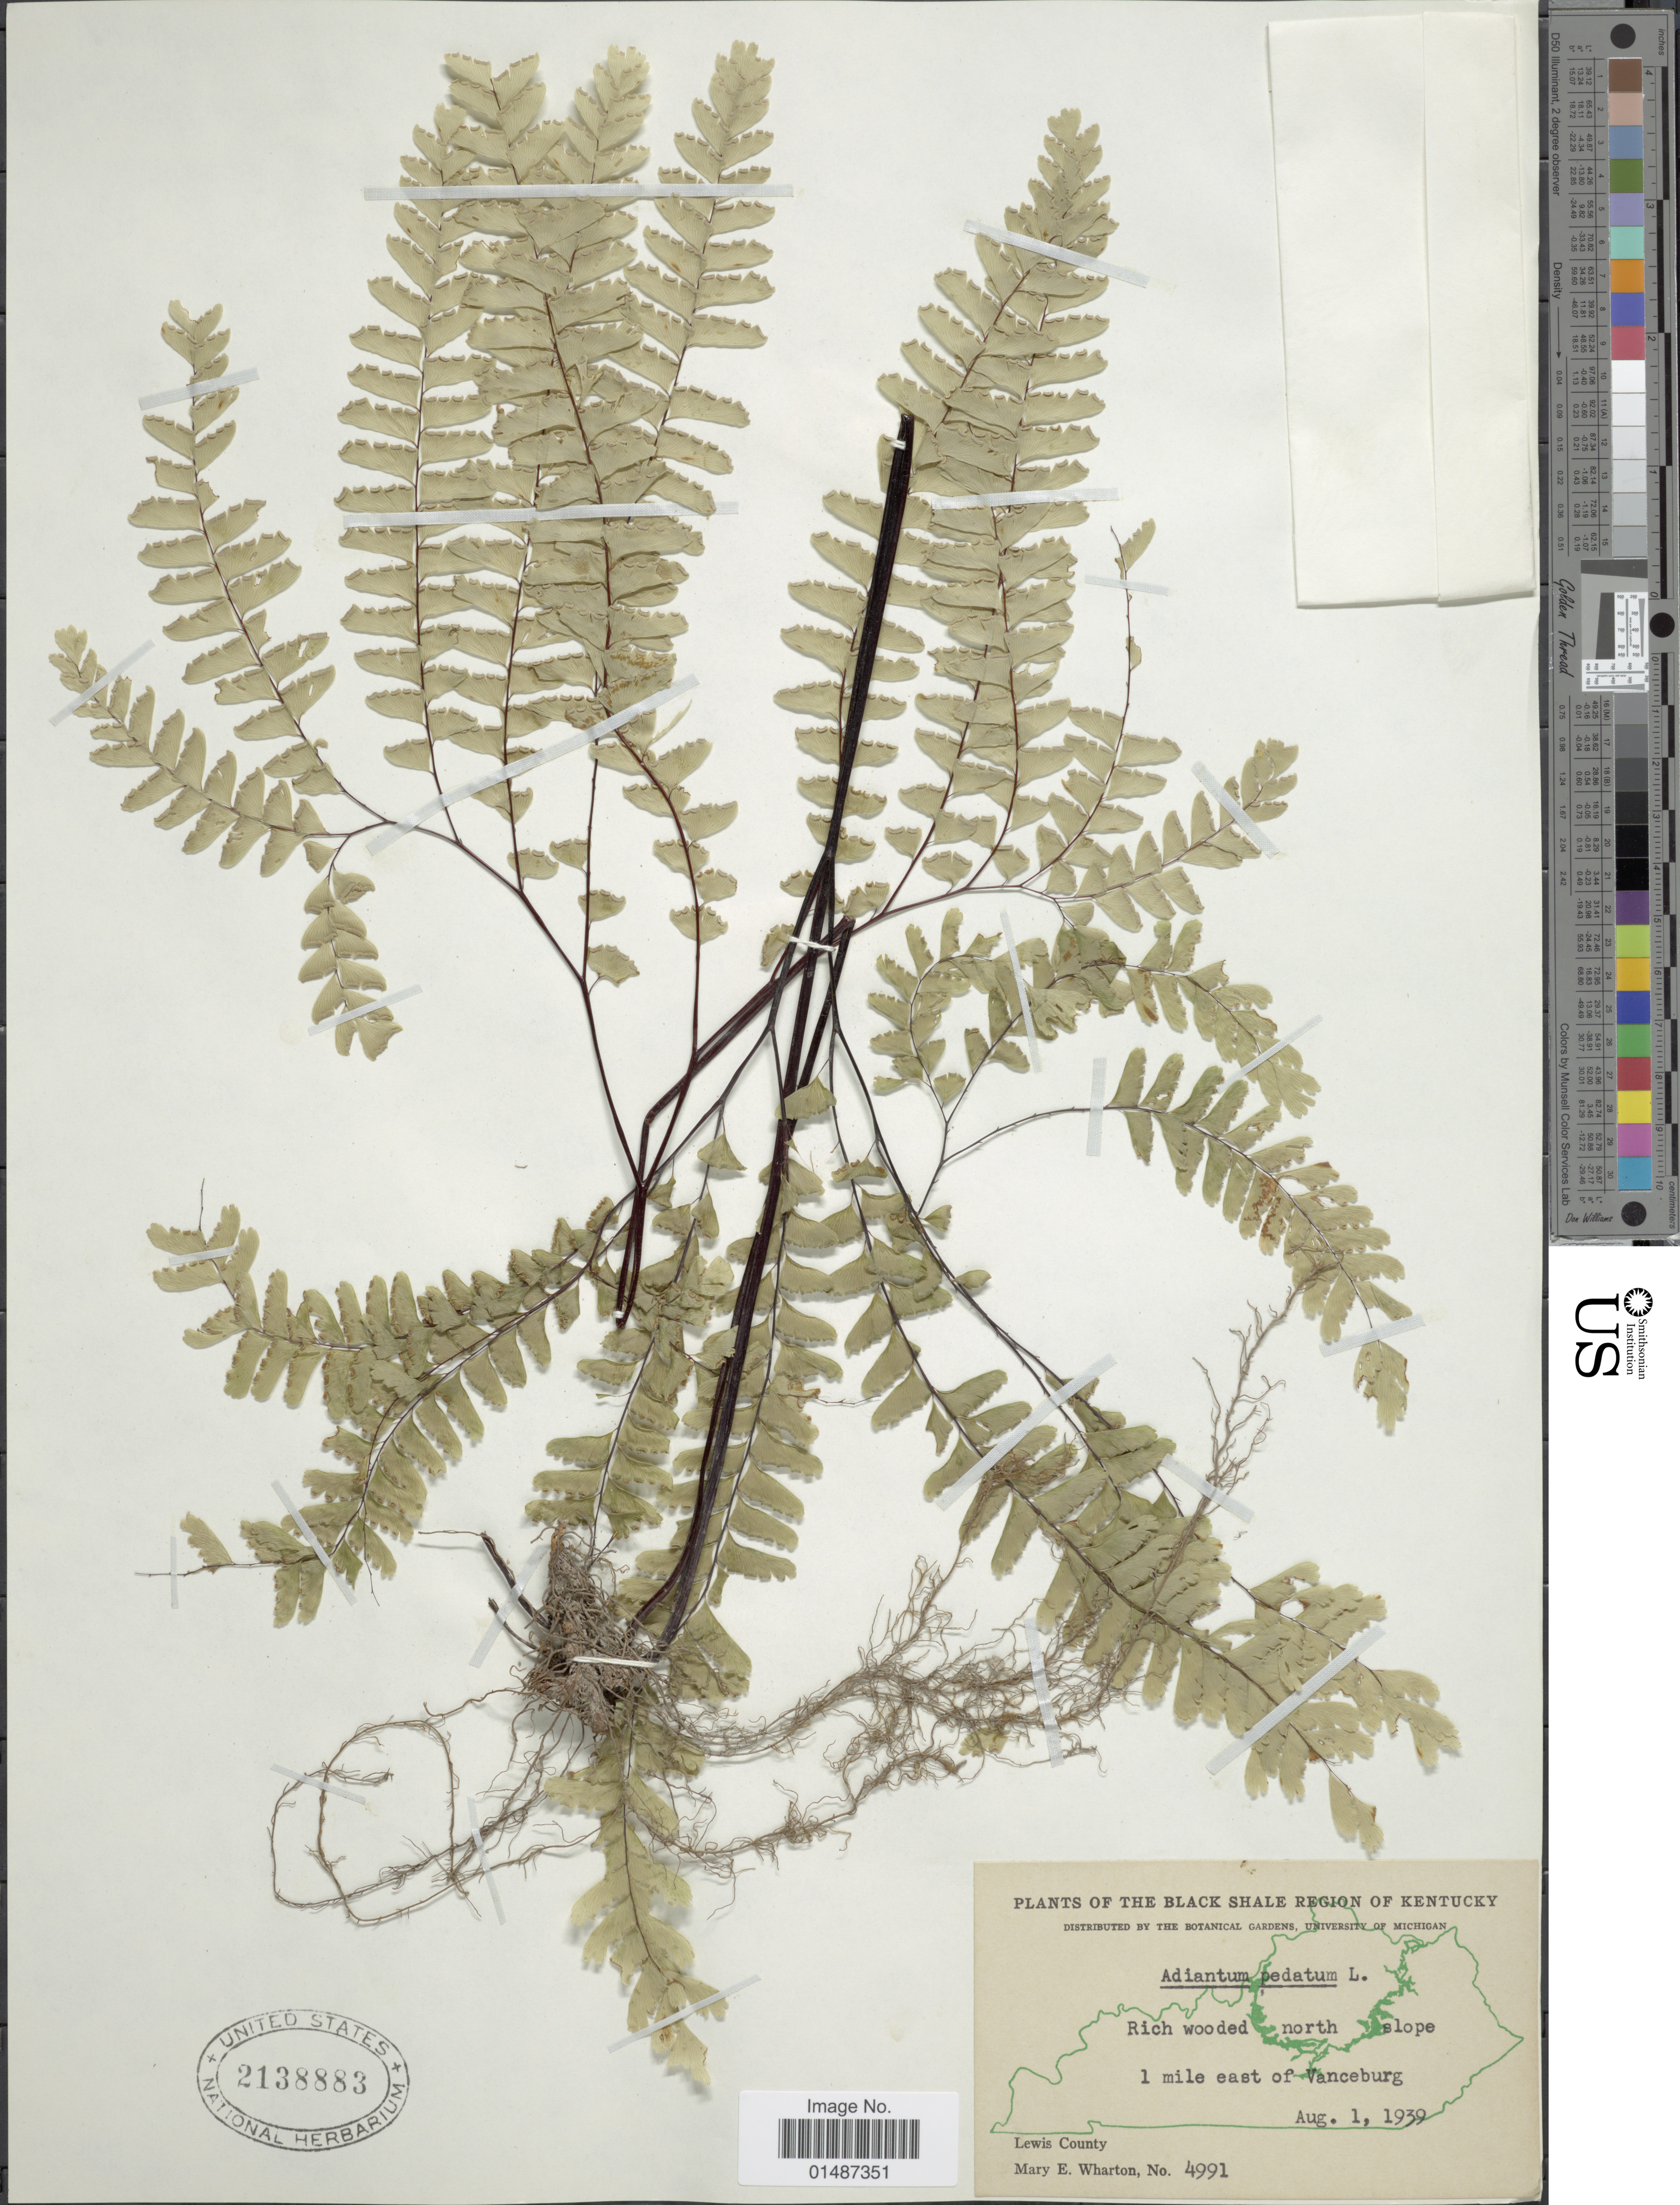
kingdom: Plantae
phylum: Tracheophyta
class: Polypodiopsida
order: Polypodiales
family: Pteridaceae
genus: Adiantum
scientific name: Adiantum pedatum var. pedatum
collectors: M. Wharton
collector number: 4991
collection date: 1939-08-01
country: United States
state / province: Kentucky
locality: Black Shale Region of Kentucky. Rich wooded north slope 1 mile east of Vanceburg. Lewis County.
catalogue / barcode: US 2138883